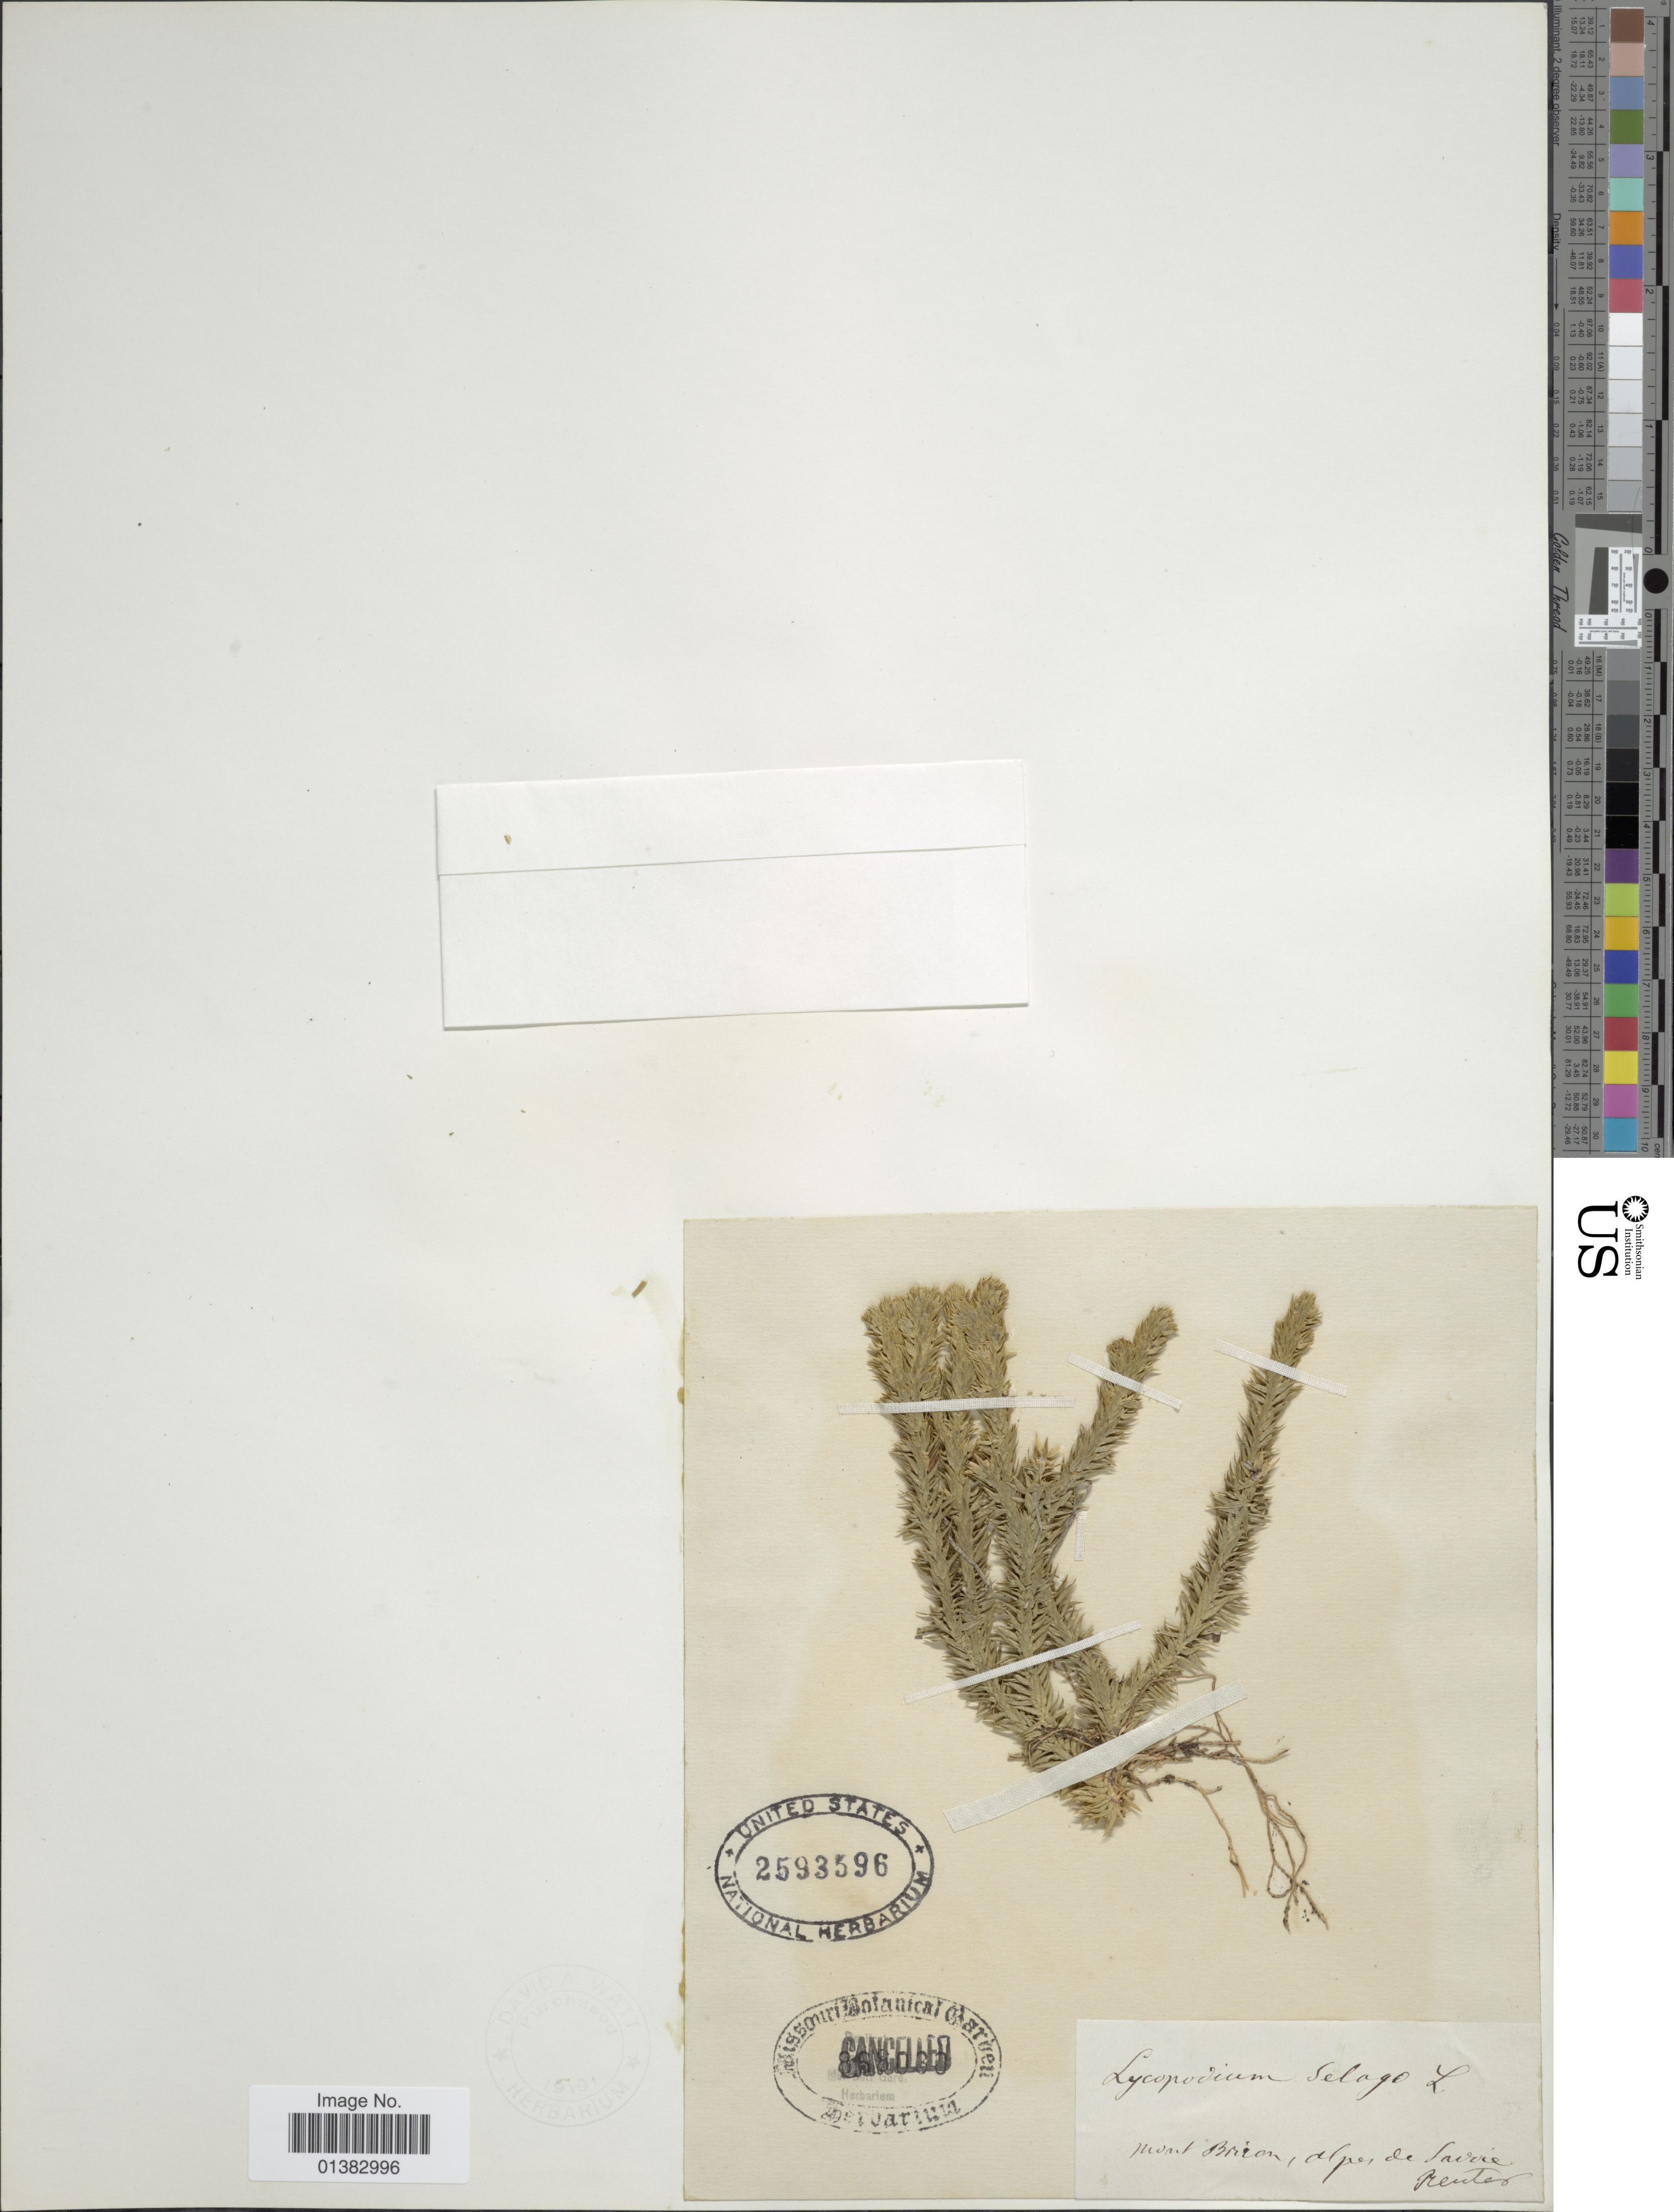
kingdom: Plantae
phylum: Tracheophyta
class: Lycopodiopsida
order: Lycopodiales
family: Lycopodiaceae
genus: Huperzia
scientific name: Huperzia selago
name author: (L.) Bernh. ex Schrank & Mart.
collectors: -. Reuter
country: France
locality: Mont Brion, alpes de Savoie [interpreted]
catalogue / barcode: US 2593596